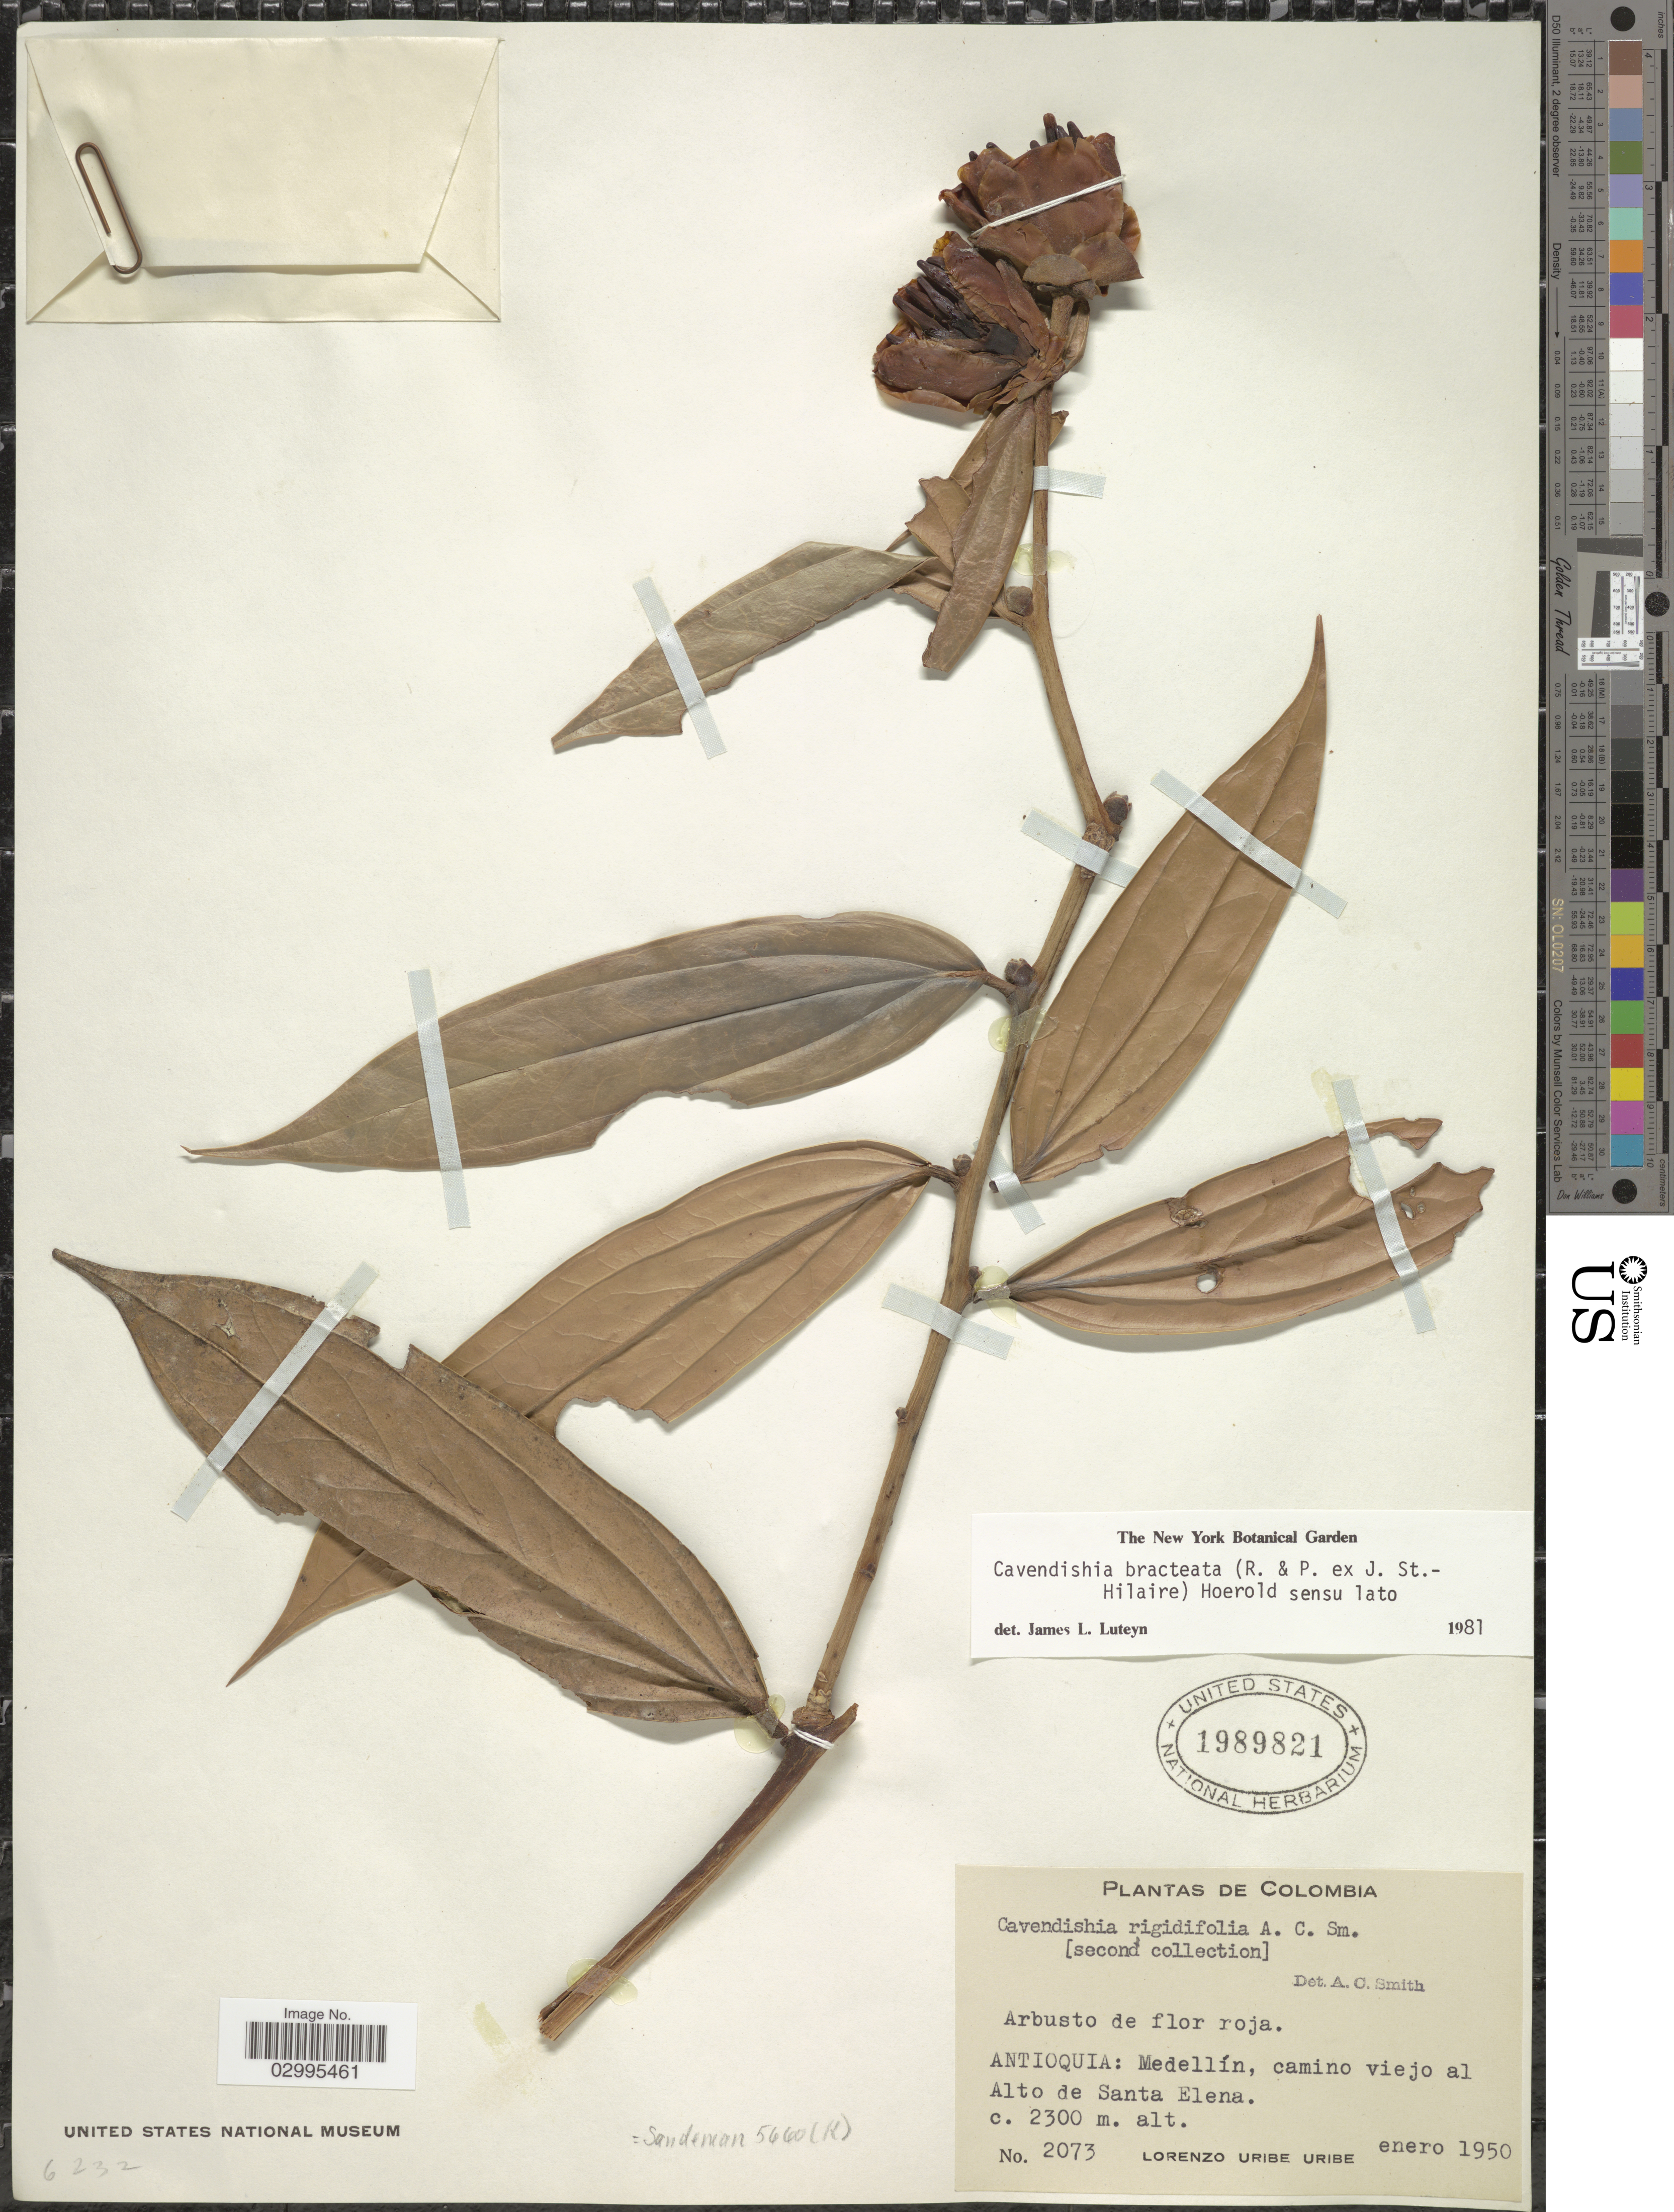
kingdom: Plantae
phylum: Tracheophyta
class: Magnoliopsida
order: Ericales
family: Ericaceae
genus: Cavendishia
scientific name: Cavendishia bracteata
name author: (Ruiz & Pav. ex J. St.-Hil.) Hoerold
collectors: L. Uribe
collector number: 2073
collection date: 1950-01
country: Colombia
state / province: Antioquia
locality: Medellín, camino viejo al Alto de Santa Elena.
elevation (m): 2300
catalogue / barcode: US 1989821